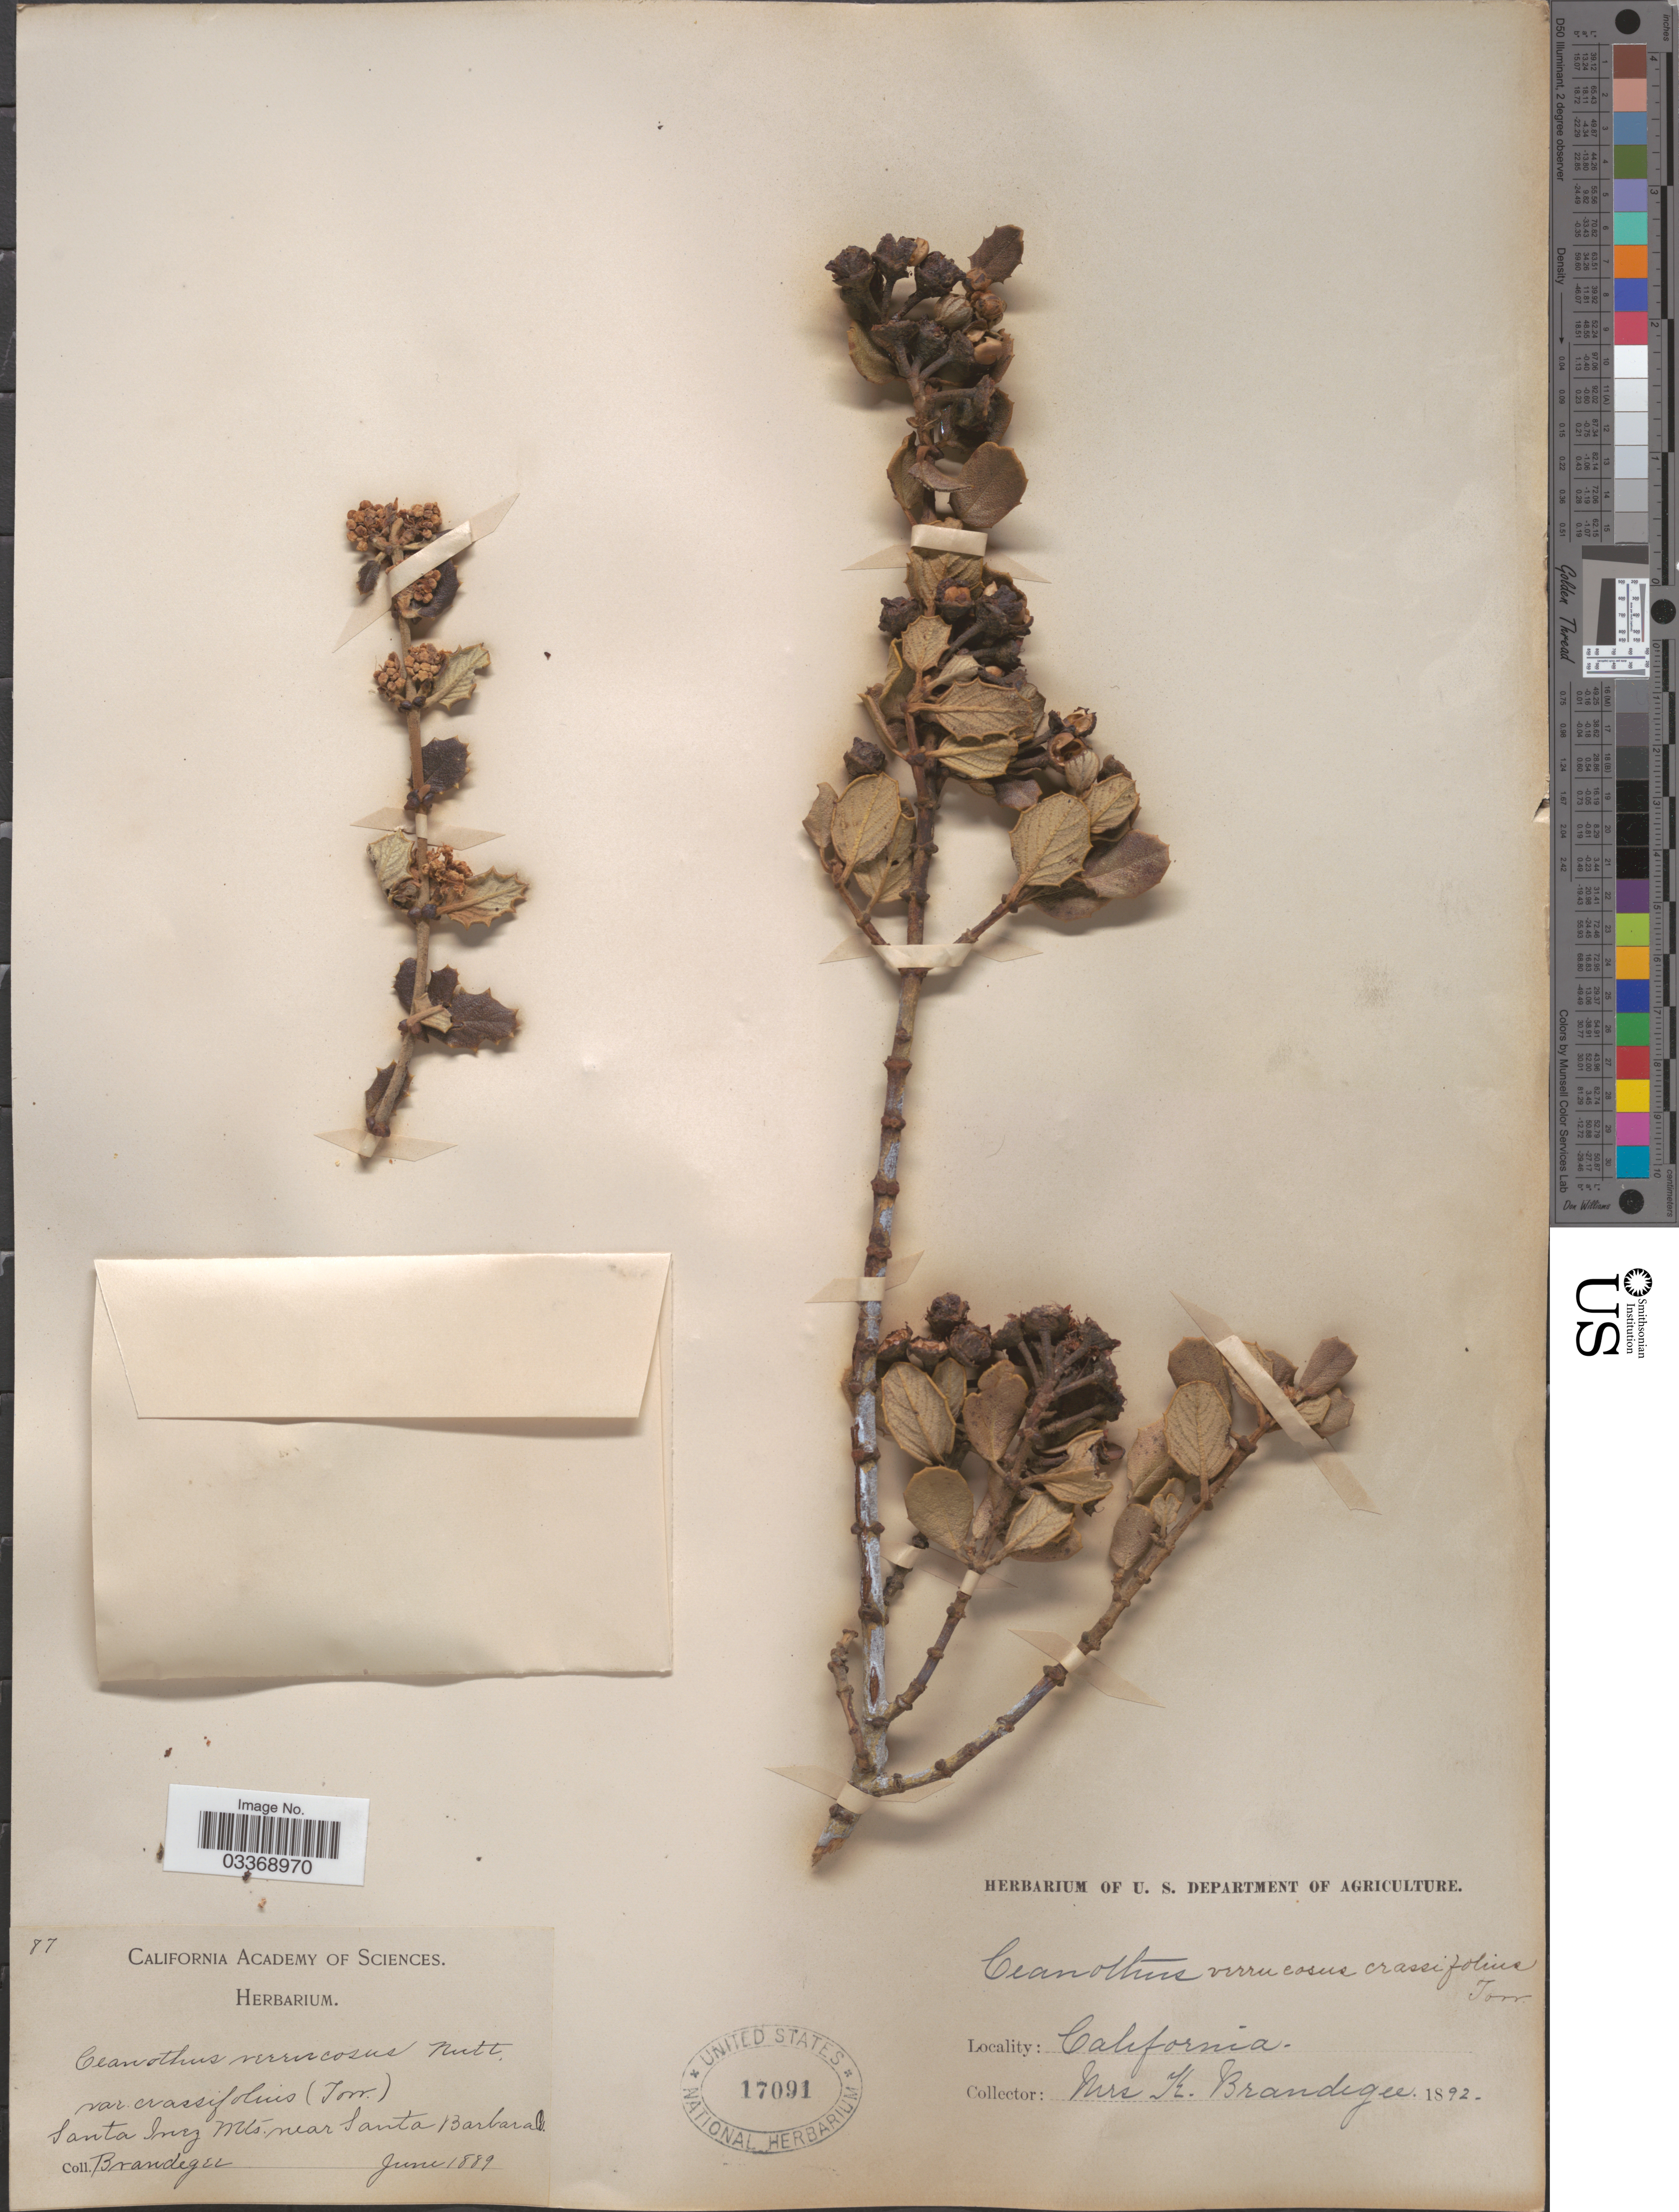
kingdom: Plantae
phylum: Tracheophyta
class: Magnoliopsida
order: Rosales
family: Rhamnaceae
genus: Ceanothus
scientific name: Ceanothus crassifolius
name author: Torr.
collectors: K. Brandegee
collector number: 87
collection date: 1889-06/1892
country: United States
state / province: California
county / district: Santa Barbara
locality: Santa Inez Mts. near Santa Barbara.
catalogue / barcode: US 17091